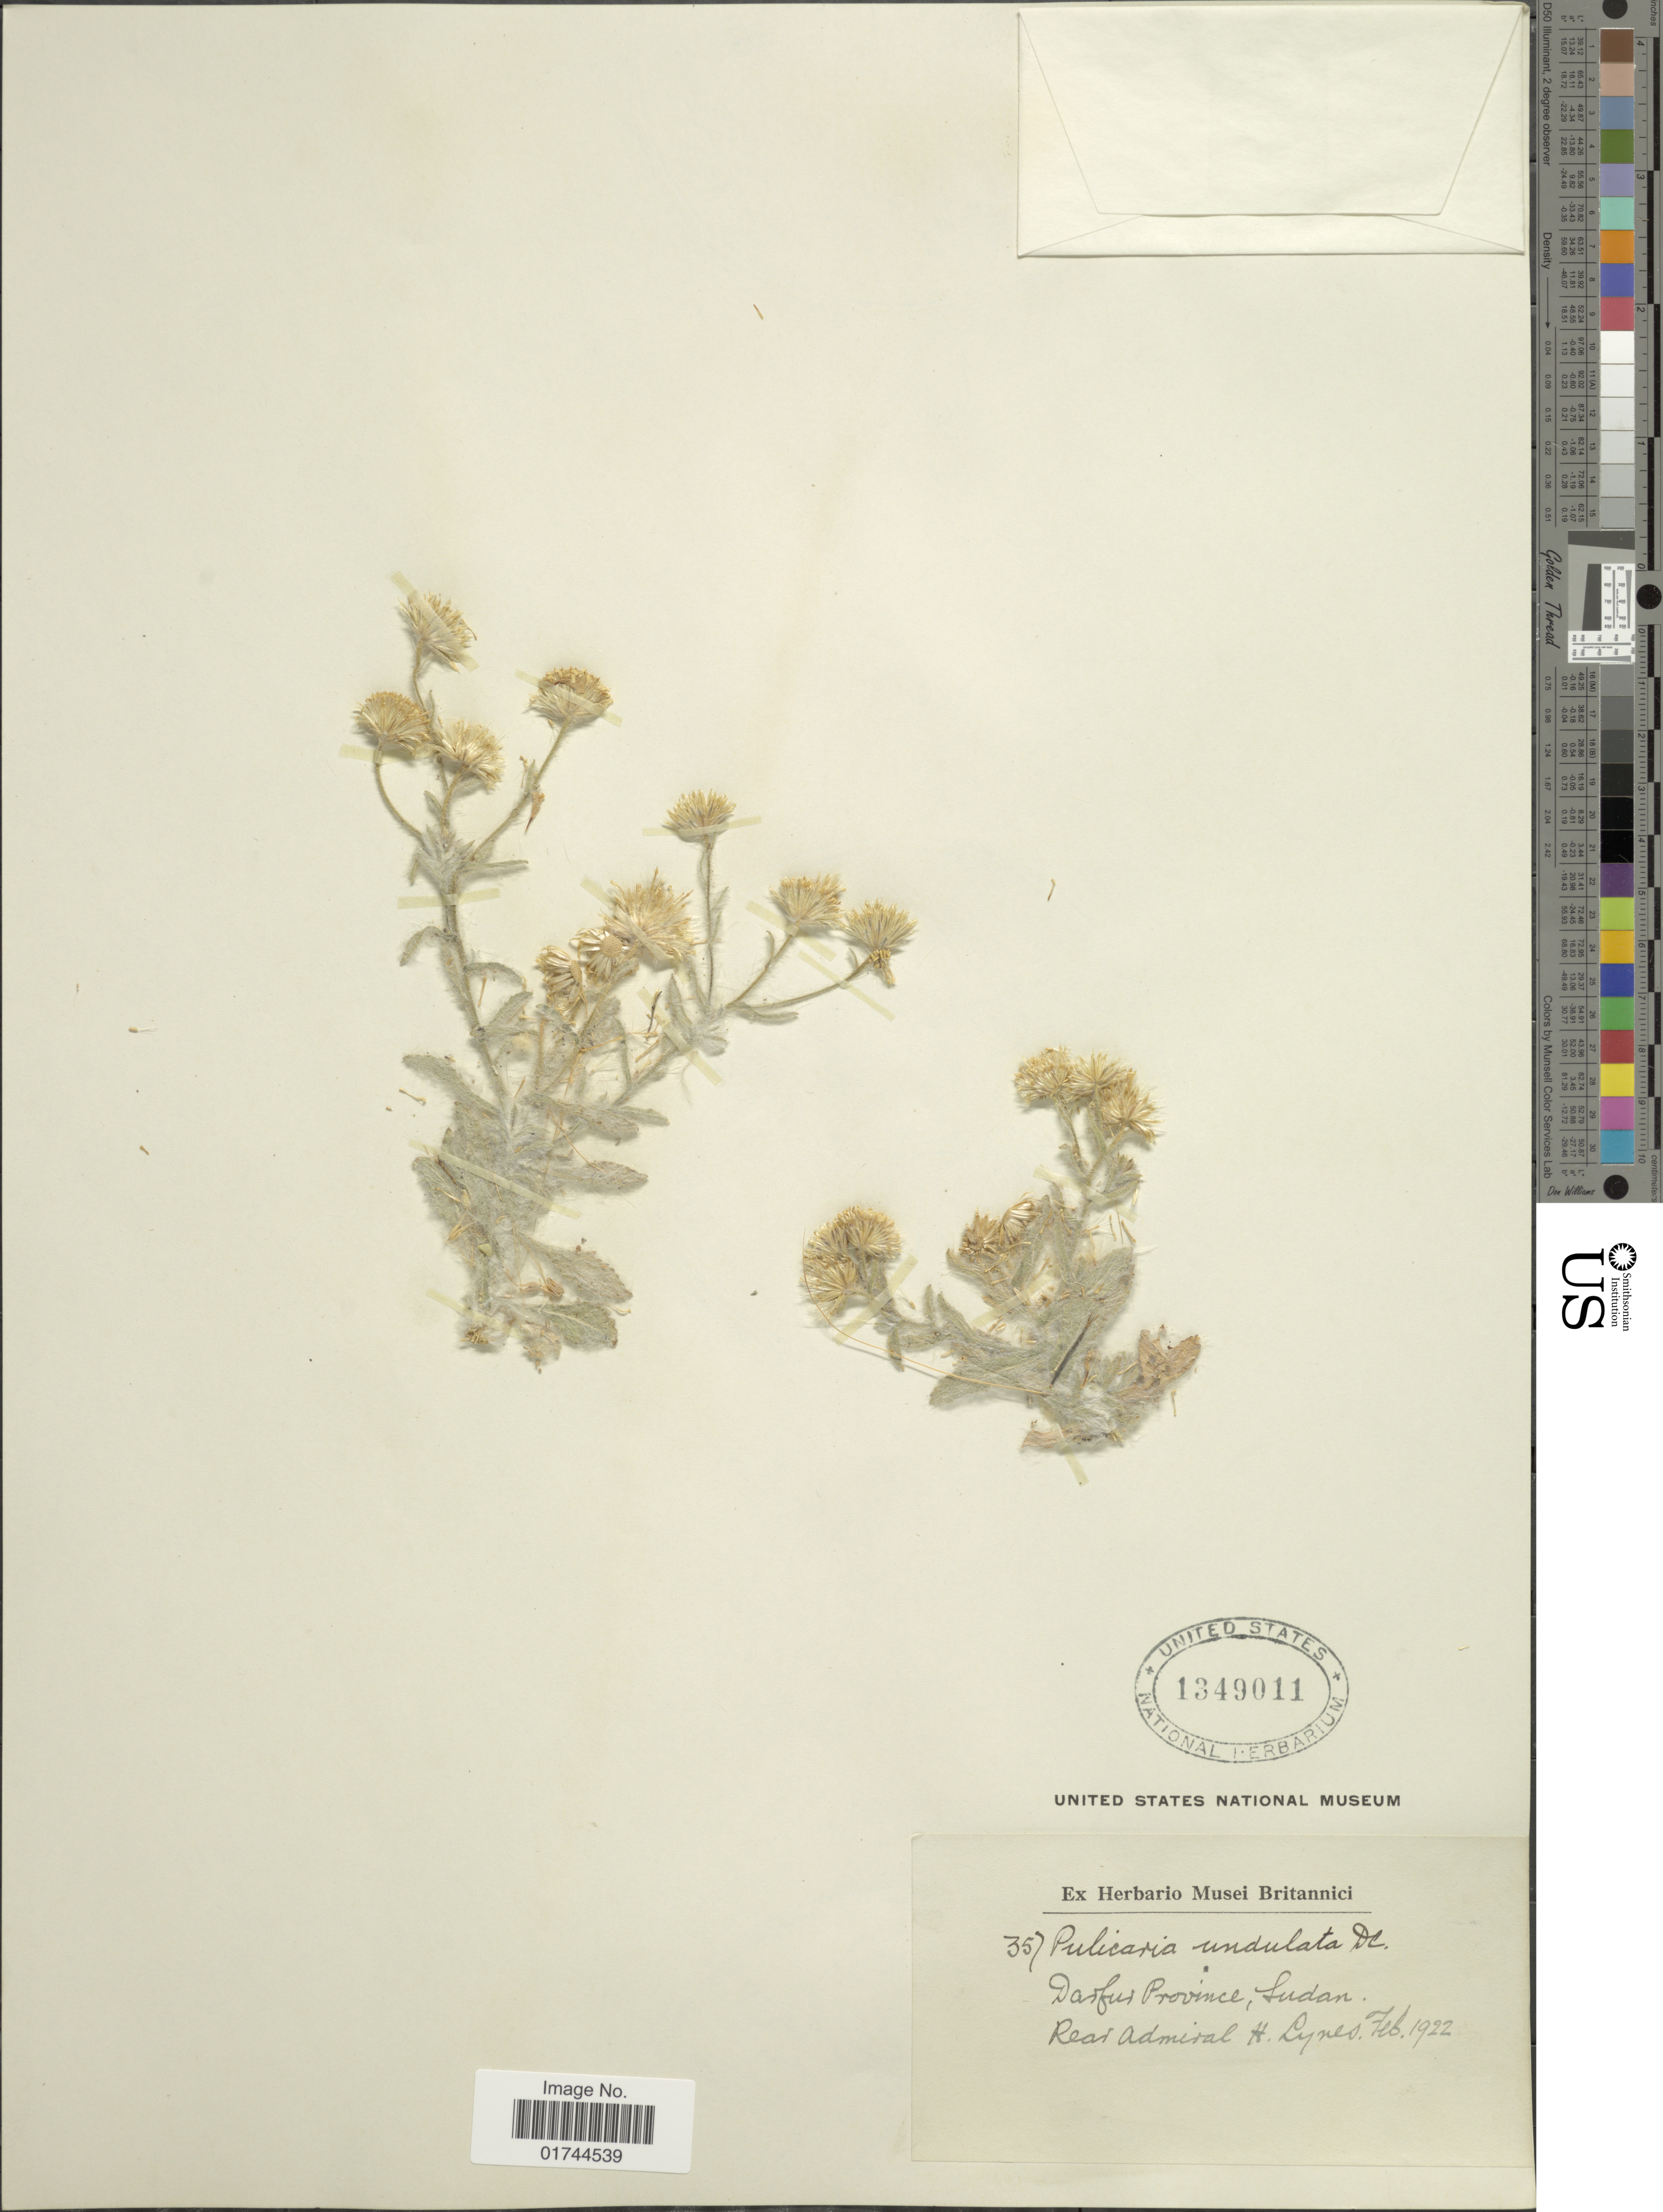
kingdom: Plantae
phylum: Tracheophyta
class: Magnoliopsida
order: Asterales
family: Asteraceae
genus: Pulicaria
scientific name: Pulicaria incisa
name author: (Lam.) DC.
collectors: H. Lynes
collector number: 357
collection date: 1922-02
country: Sudan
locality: Darfur Pronvince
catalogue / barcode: US 1349011